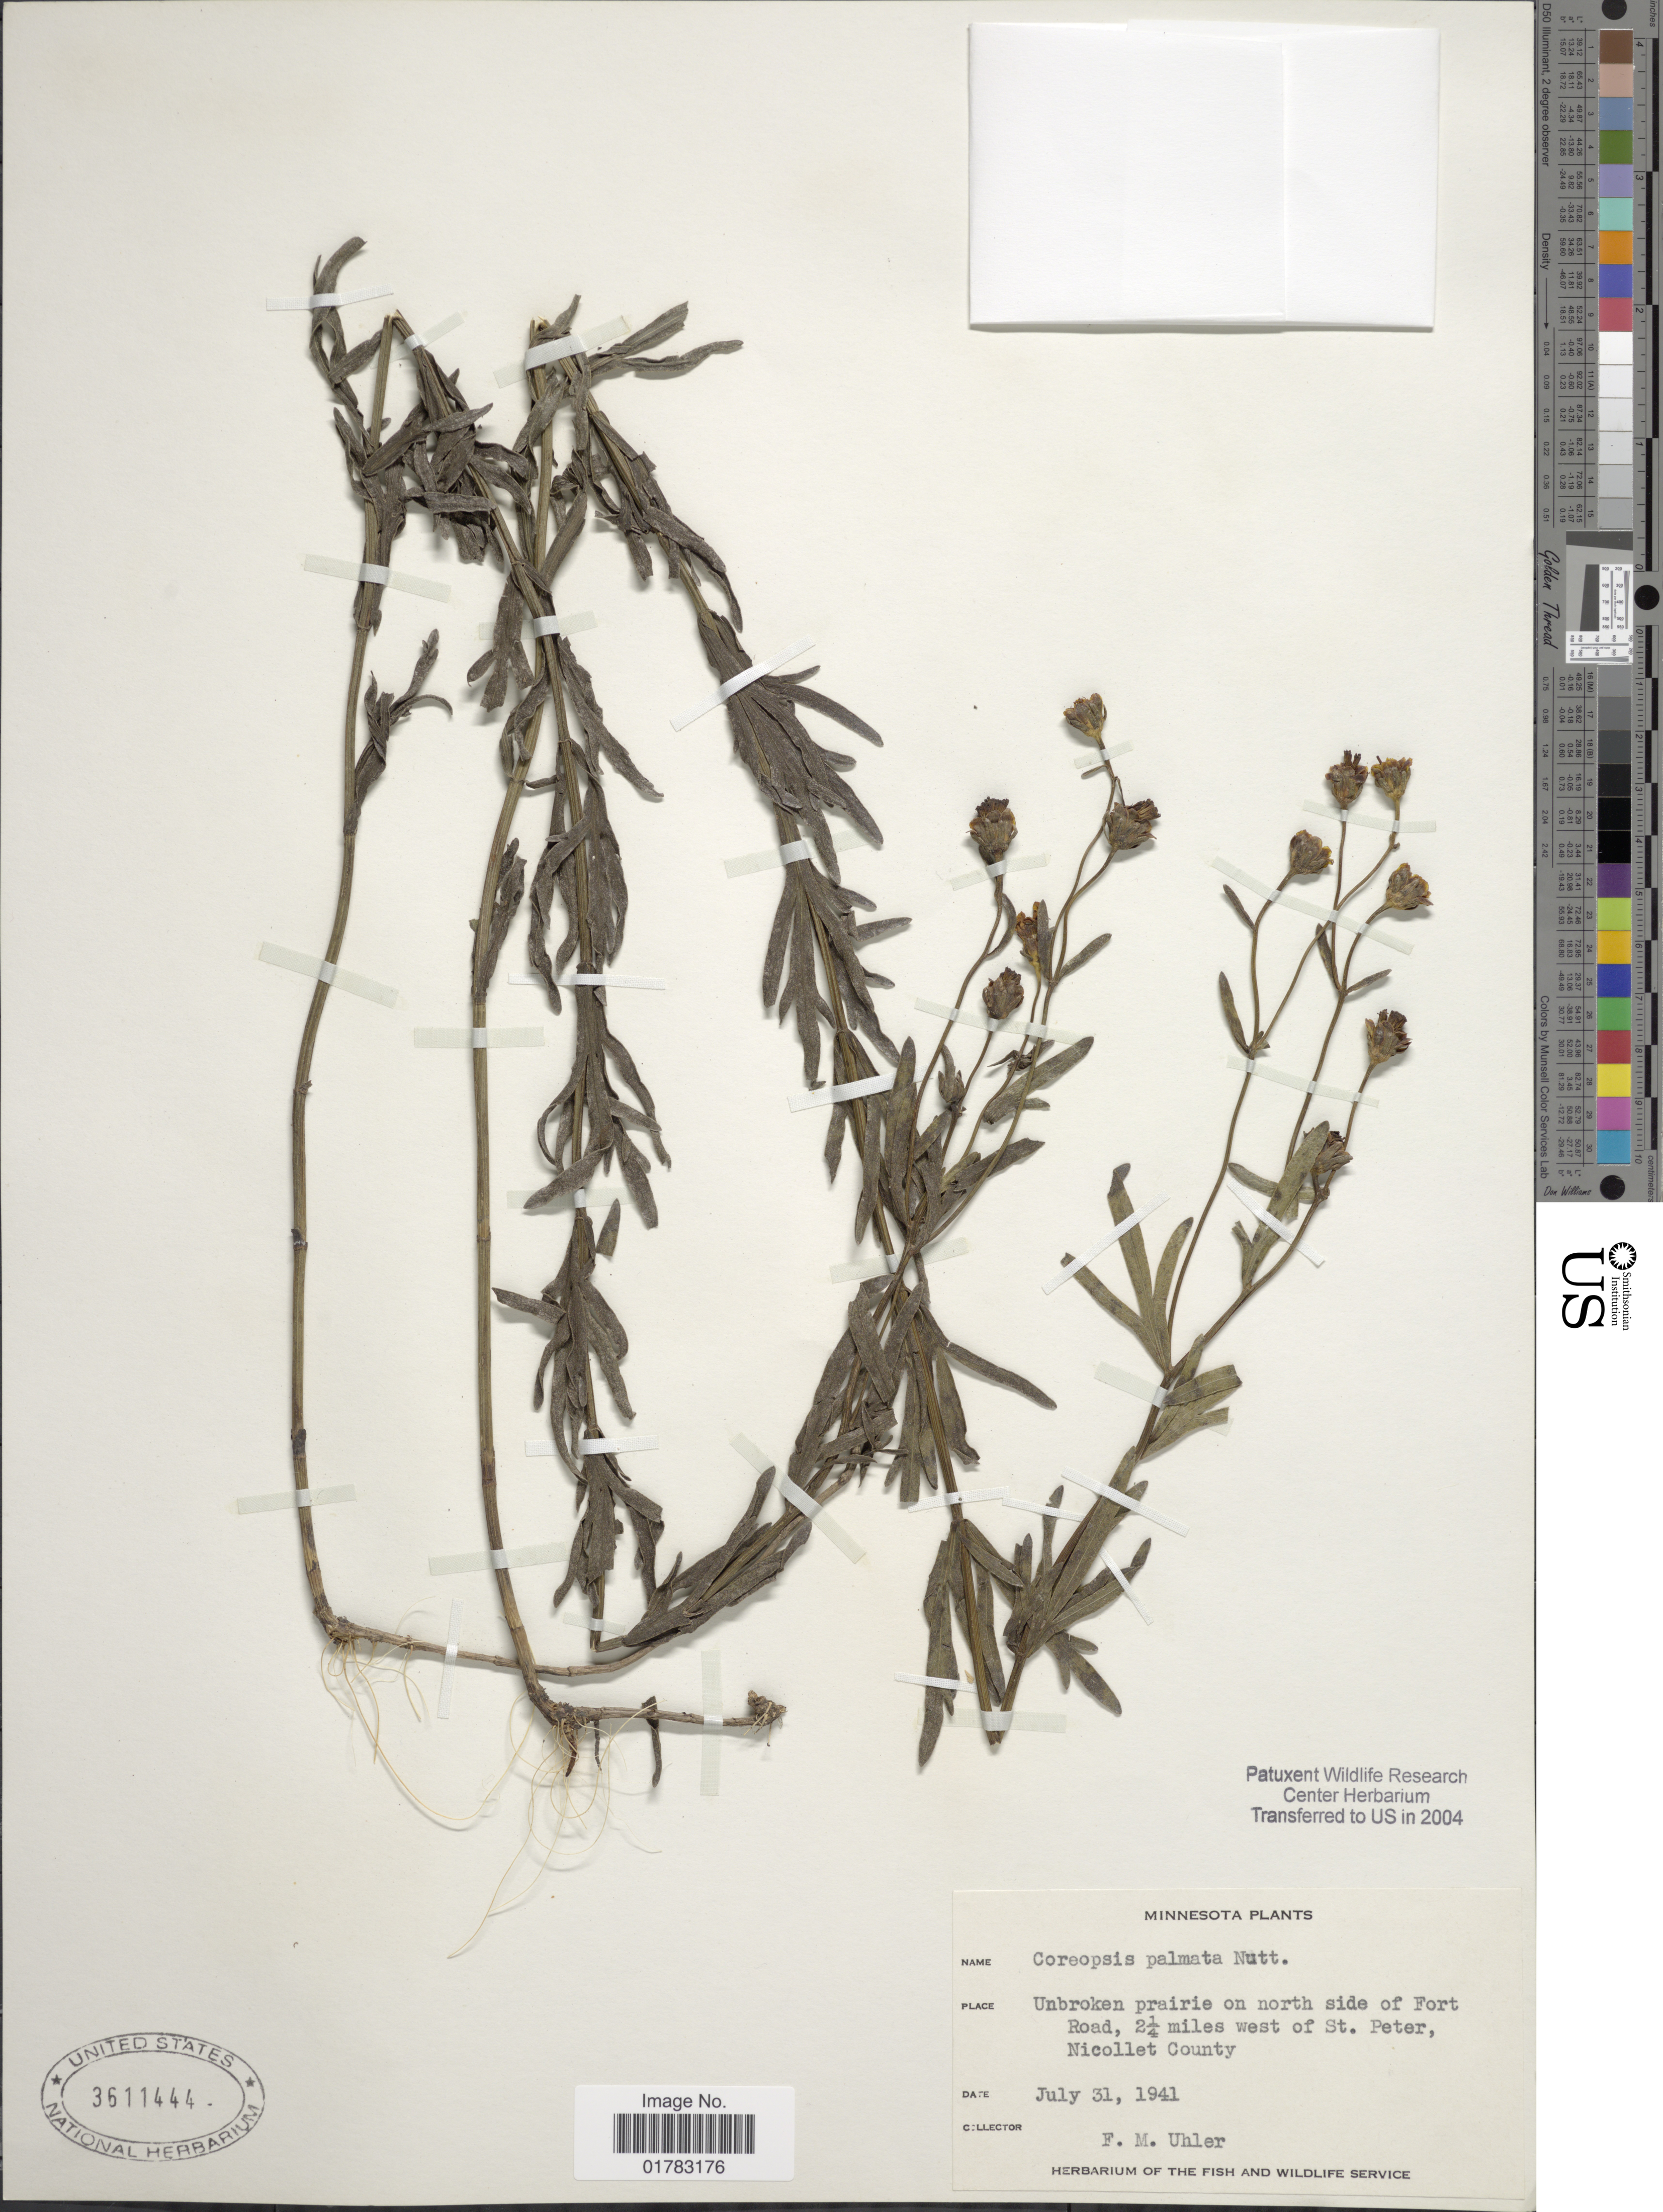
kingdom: Plantae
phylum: Tracheophyta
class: Magnoliopsida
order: Asterales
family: Asteraceae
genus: Coreopsis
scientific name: Coreopsis palmata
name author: Nutt.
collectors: F. M. Uhler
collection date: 1941-07-31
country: United States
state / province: Minnesota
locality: Unbroken prairie on north side of Fort Road, 2¼ miles west of St. Peter, Nicollet County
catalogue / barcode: US 3611444